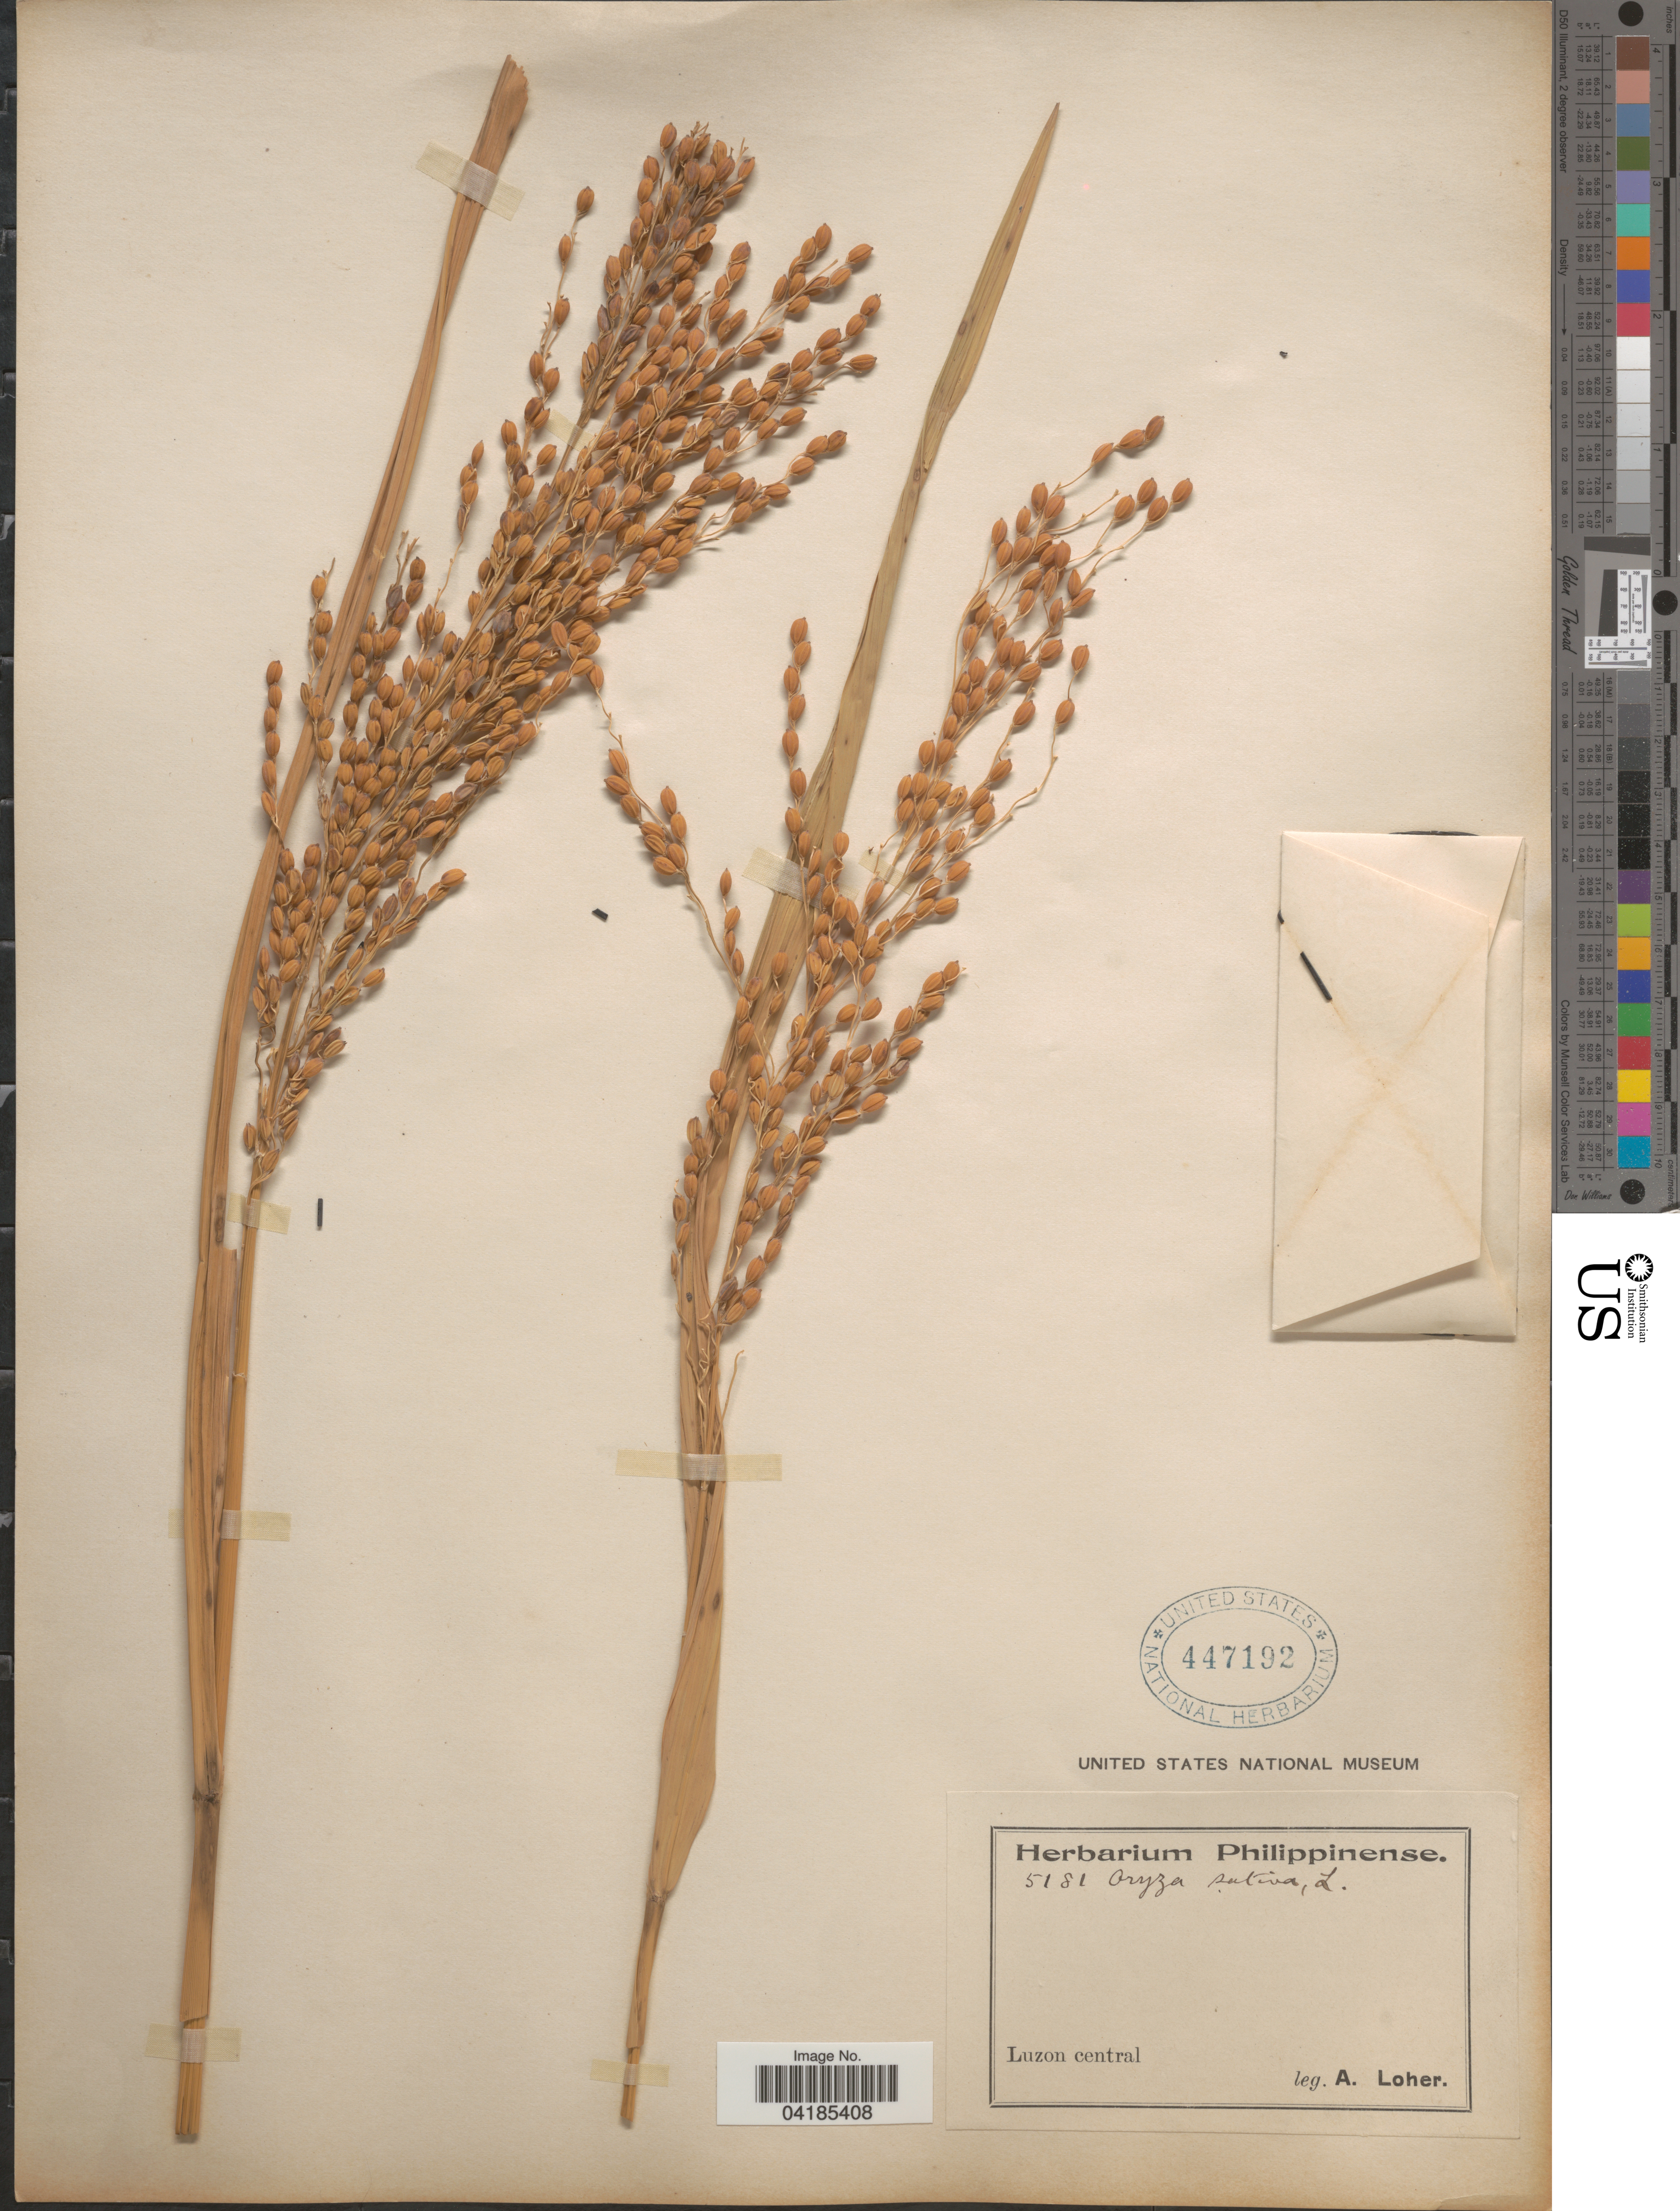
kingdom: Plantae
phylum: Tracheophyta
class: Liliopsida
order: Poales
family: Poaceae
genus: Oryza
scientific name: Oryza sativa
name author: L.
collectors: A. Loher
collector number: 5181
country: Philippines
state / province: Central Luzon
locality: Luzon central.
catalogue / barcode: US 447192